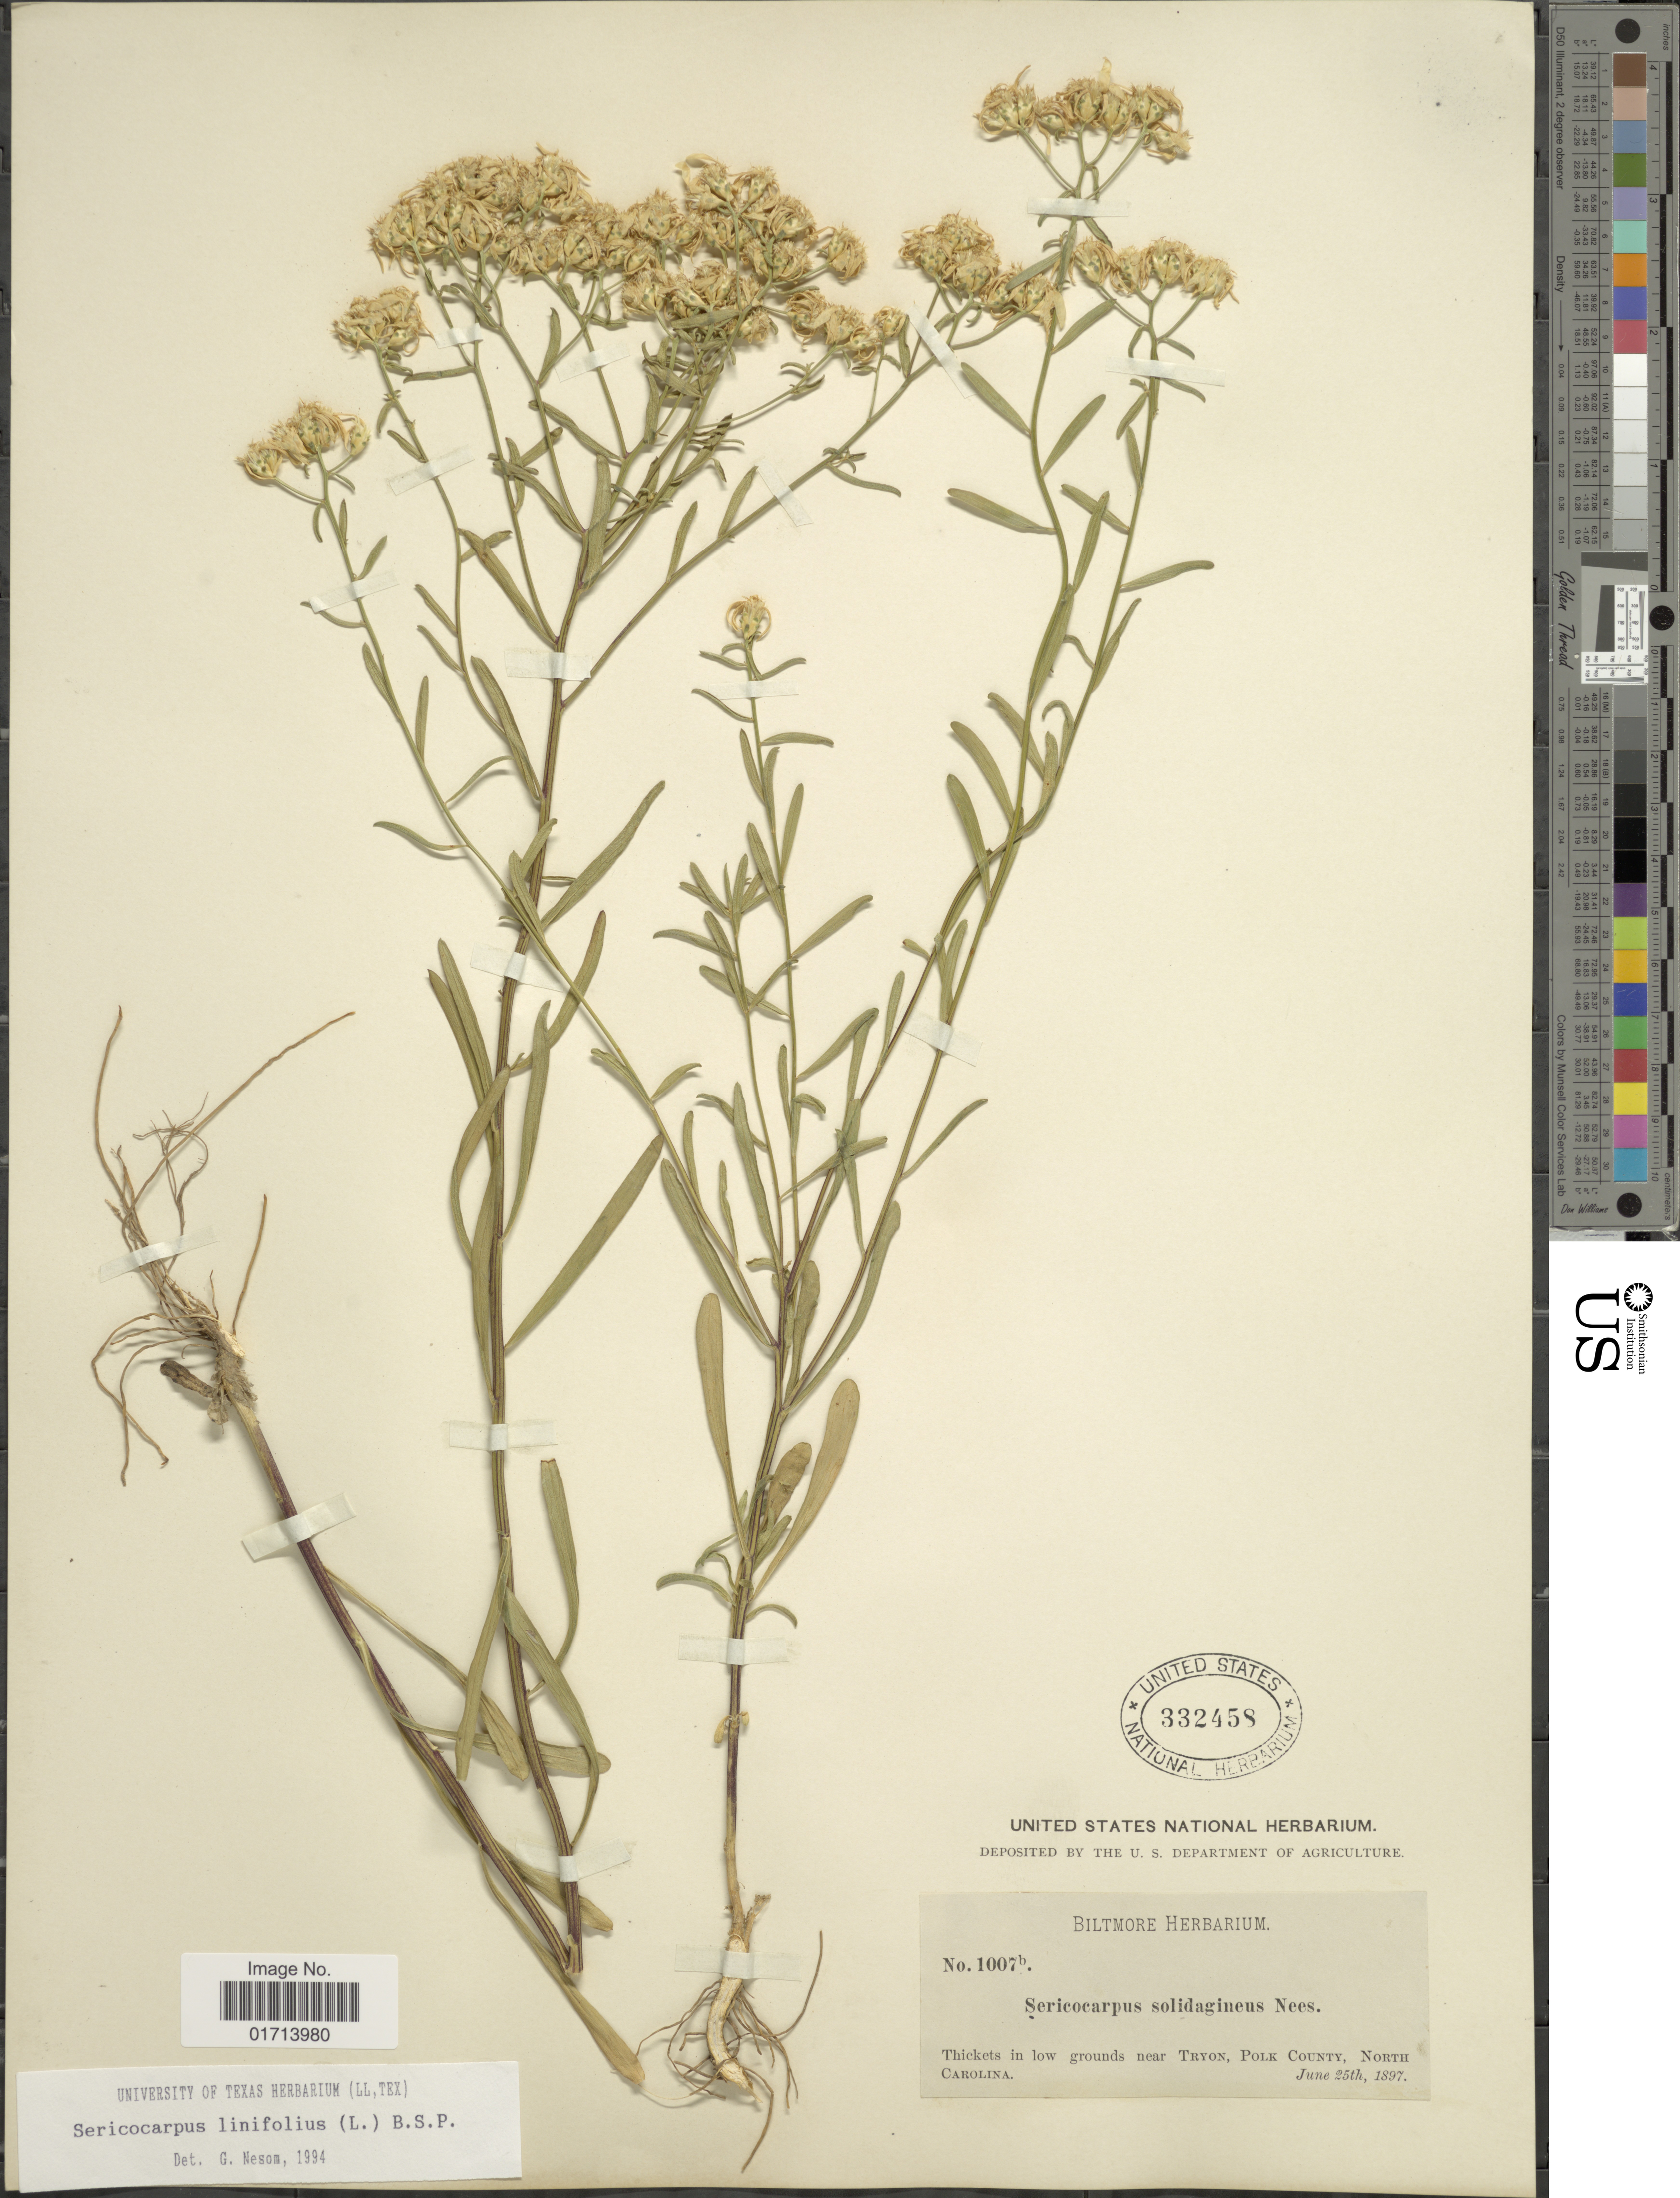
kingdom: Plantae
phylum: Tracheophyta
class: Magnoliopsida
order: Asterales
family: Asteraceae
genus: Sericocarpus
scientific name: Sericocarpus linifolius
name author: (L.) Britton, Stearns & Poggenb.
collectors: ex herb. Biltmore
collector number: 1007b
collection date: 1897-06-25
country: United States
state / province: North Carolina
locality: Near Tryon, Polk County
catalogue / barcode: US 332458